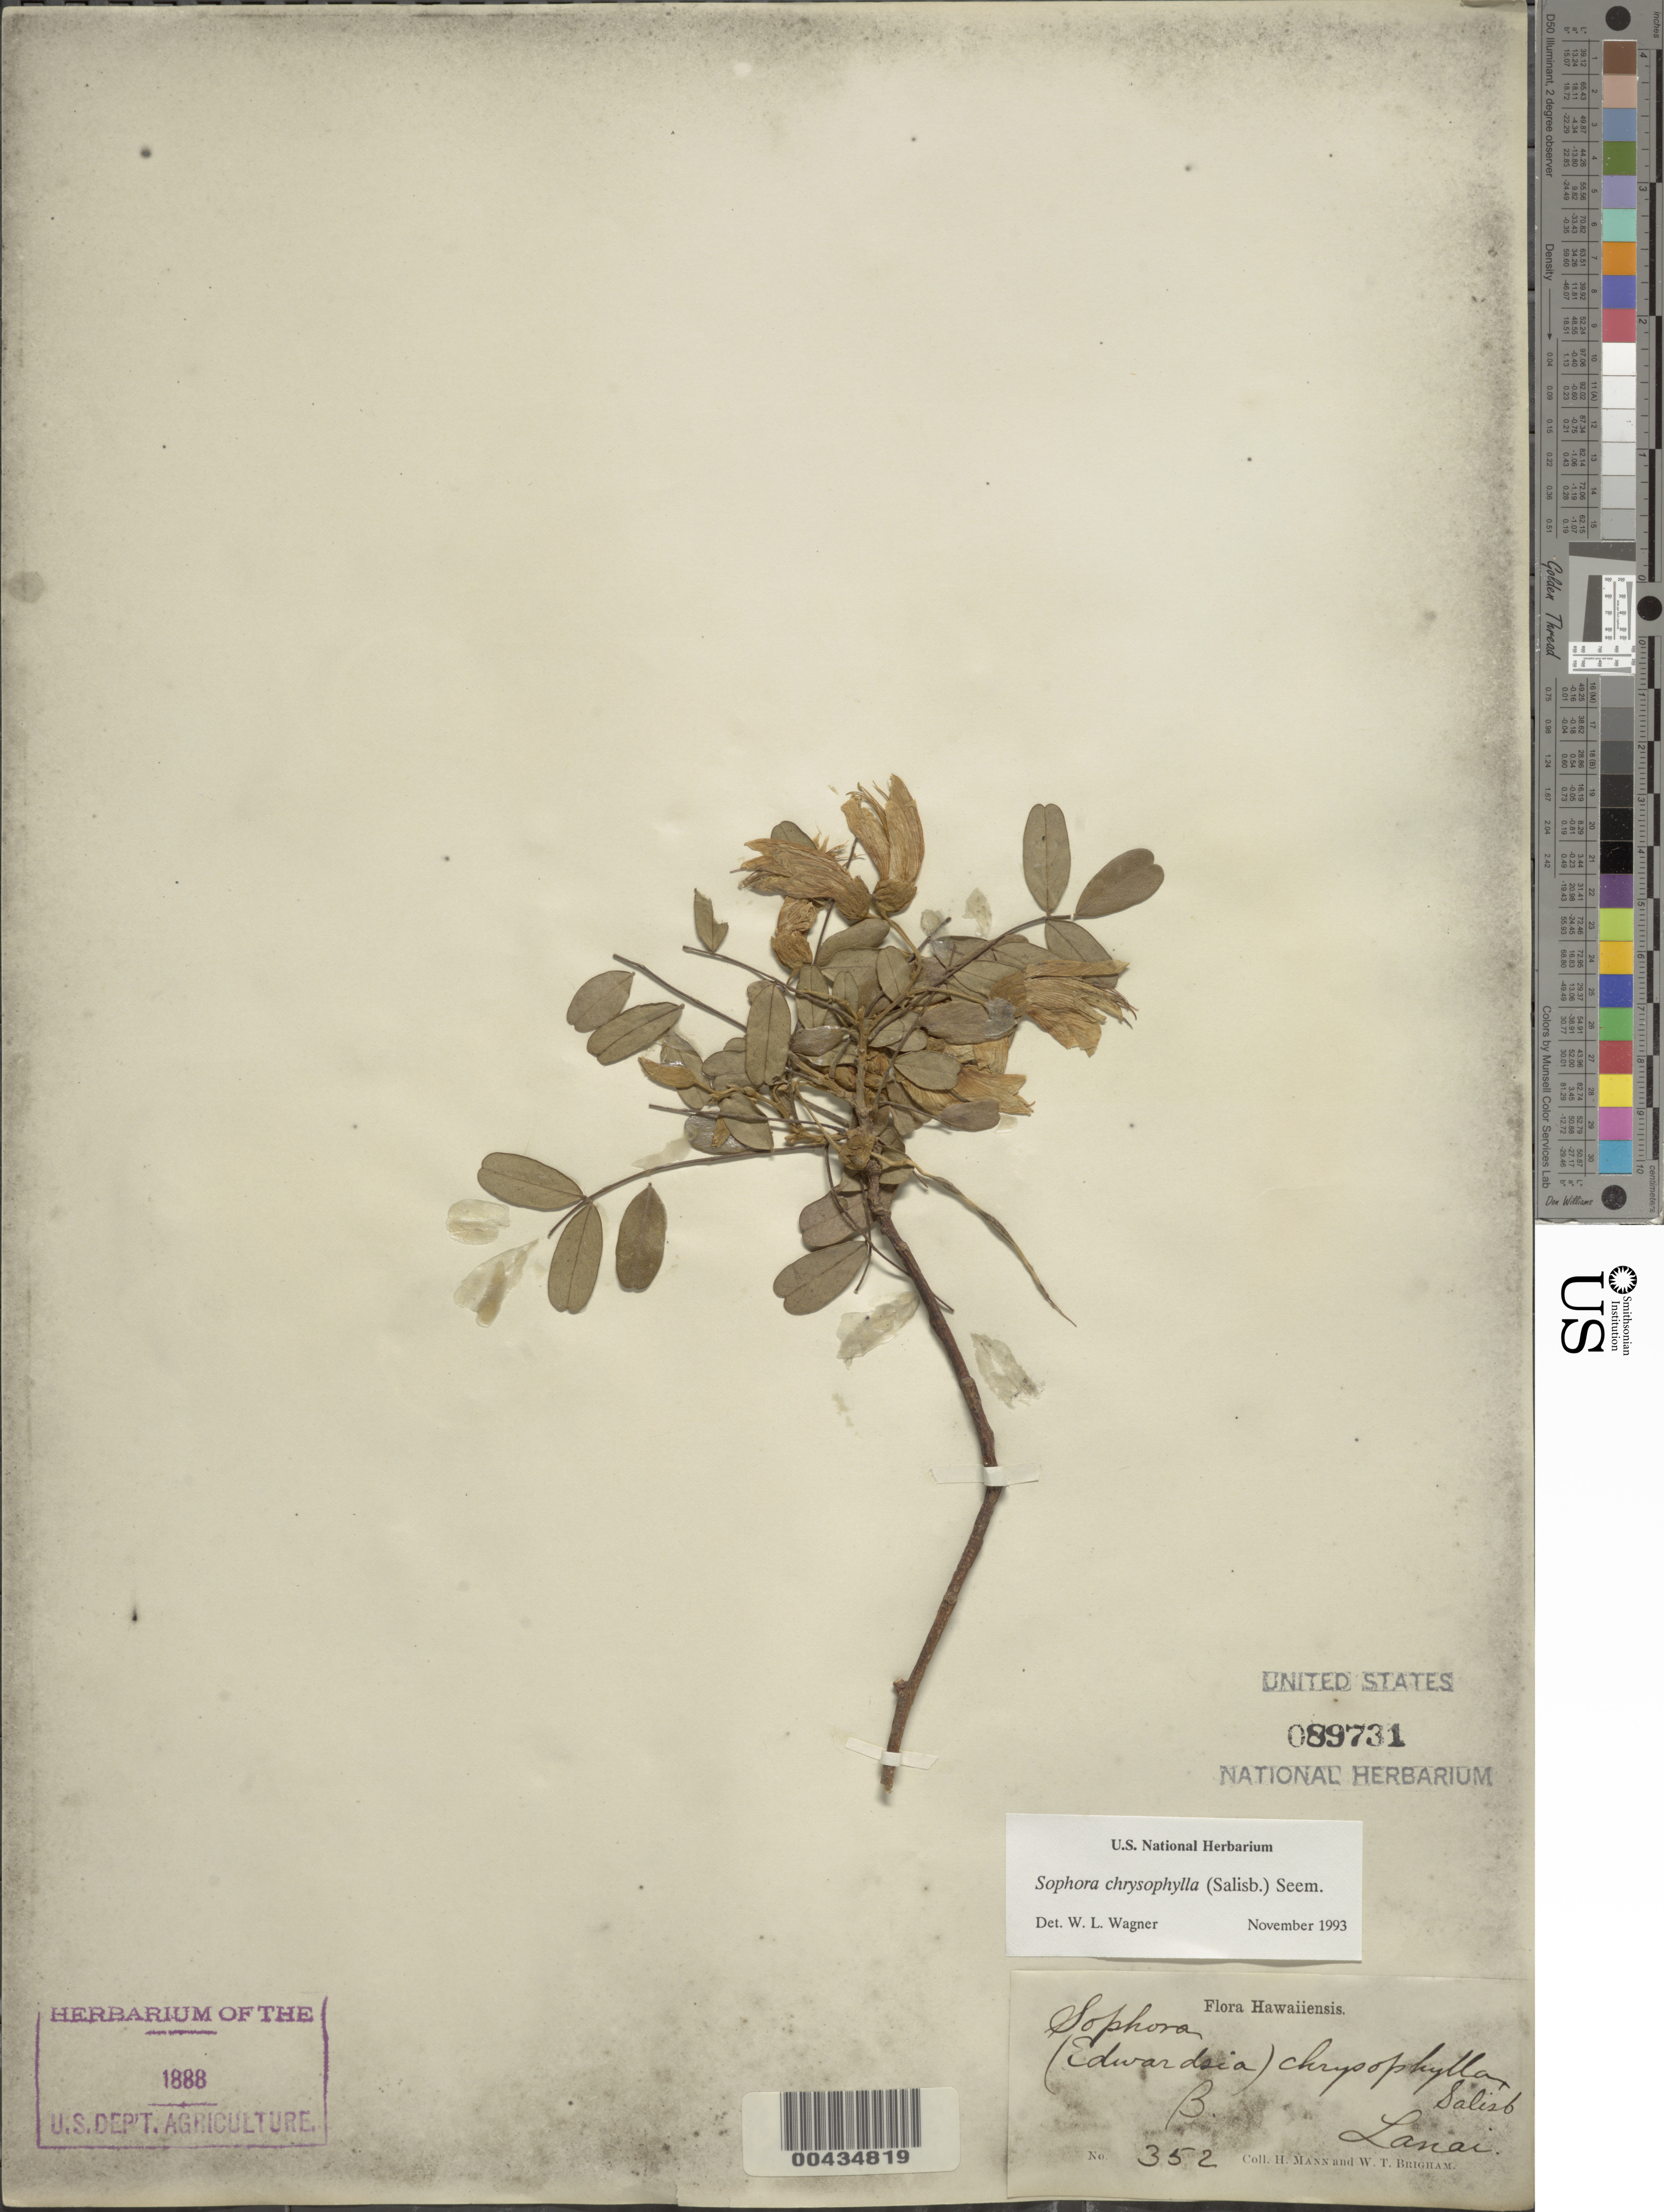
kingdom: Plantae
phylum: Tracheophyta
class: Magnoliopsida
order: Fabales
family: Fabaceae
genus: Sophora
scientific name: Sophora chrysophylla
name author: (Salisb.) Seem.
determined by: Wagner, W. L., (BOT), Smithsonian Institution - National Museum of Natural History (UNITED STATES)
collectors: H. Mann & W. T. Brigham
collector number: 352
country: United States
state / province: Hawaii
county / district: Maui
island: Lana'i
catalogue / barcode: US 89731